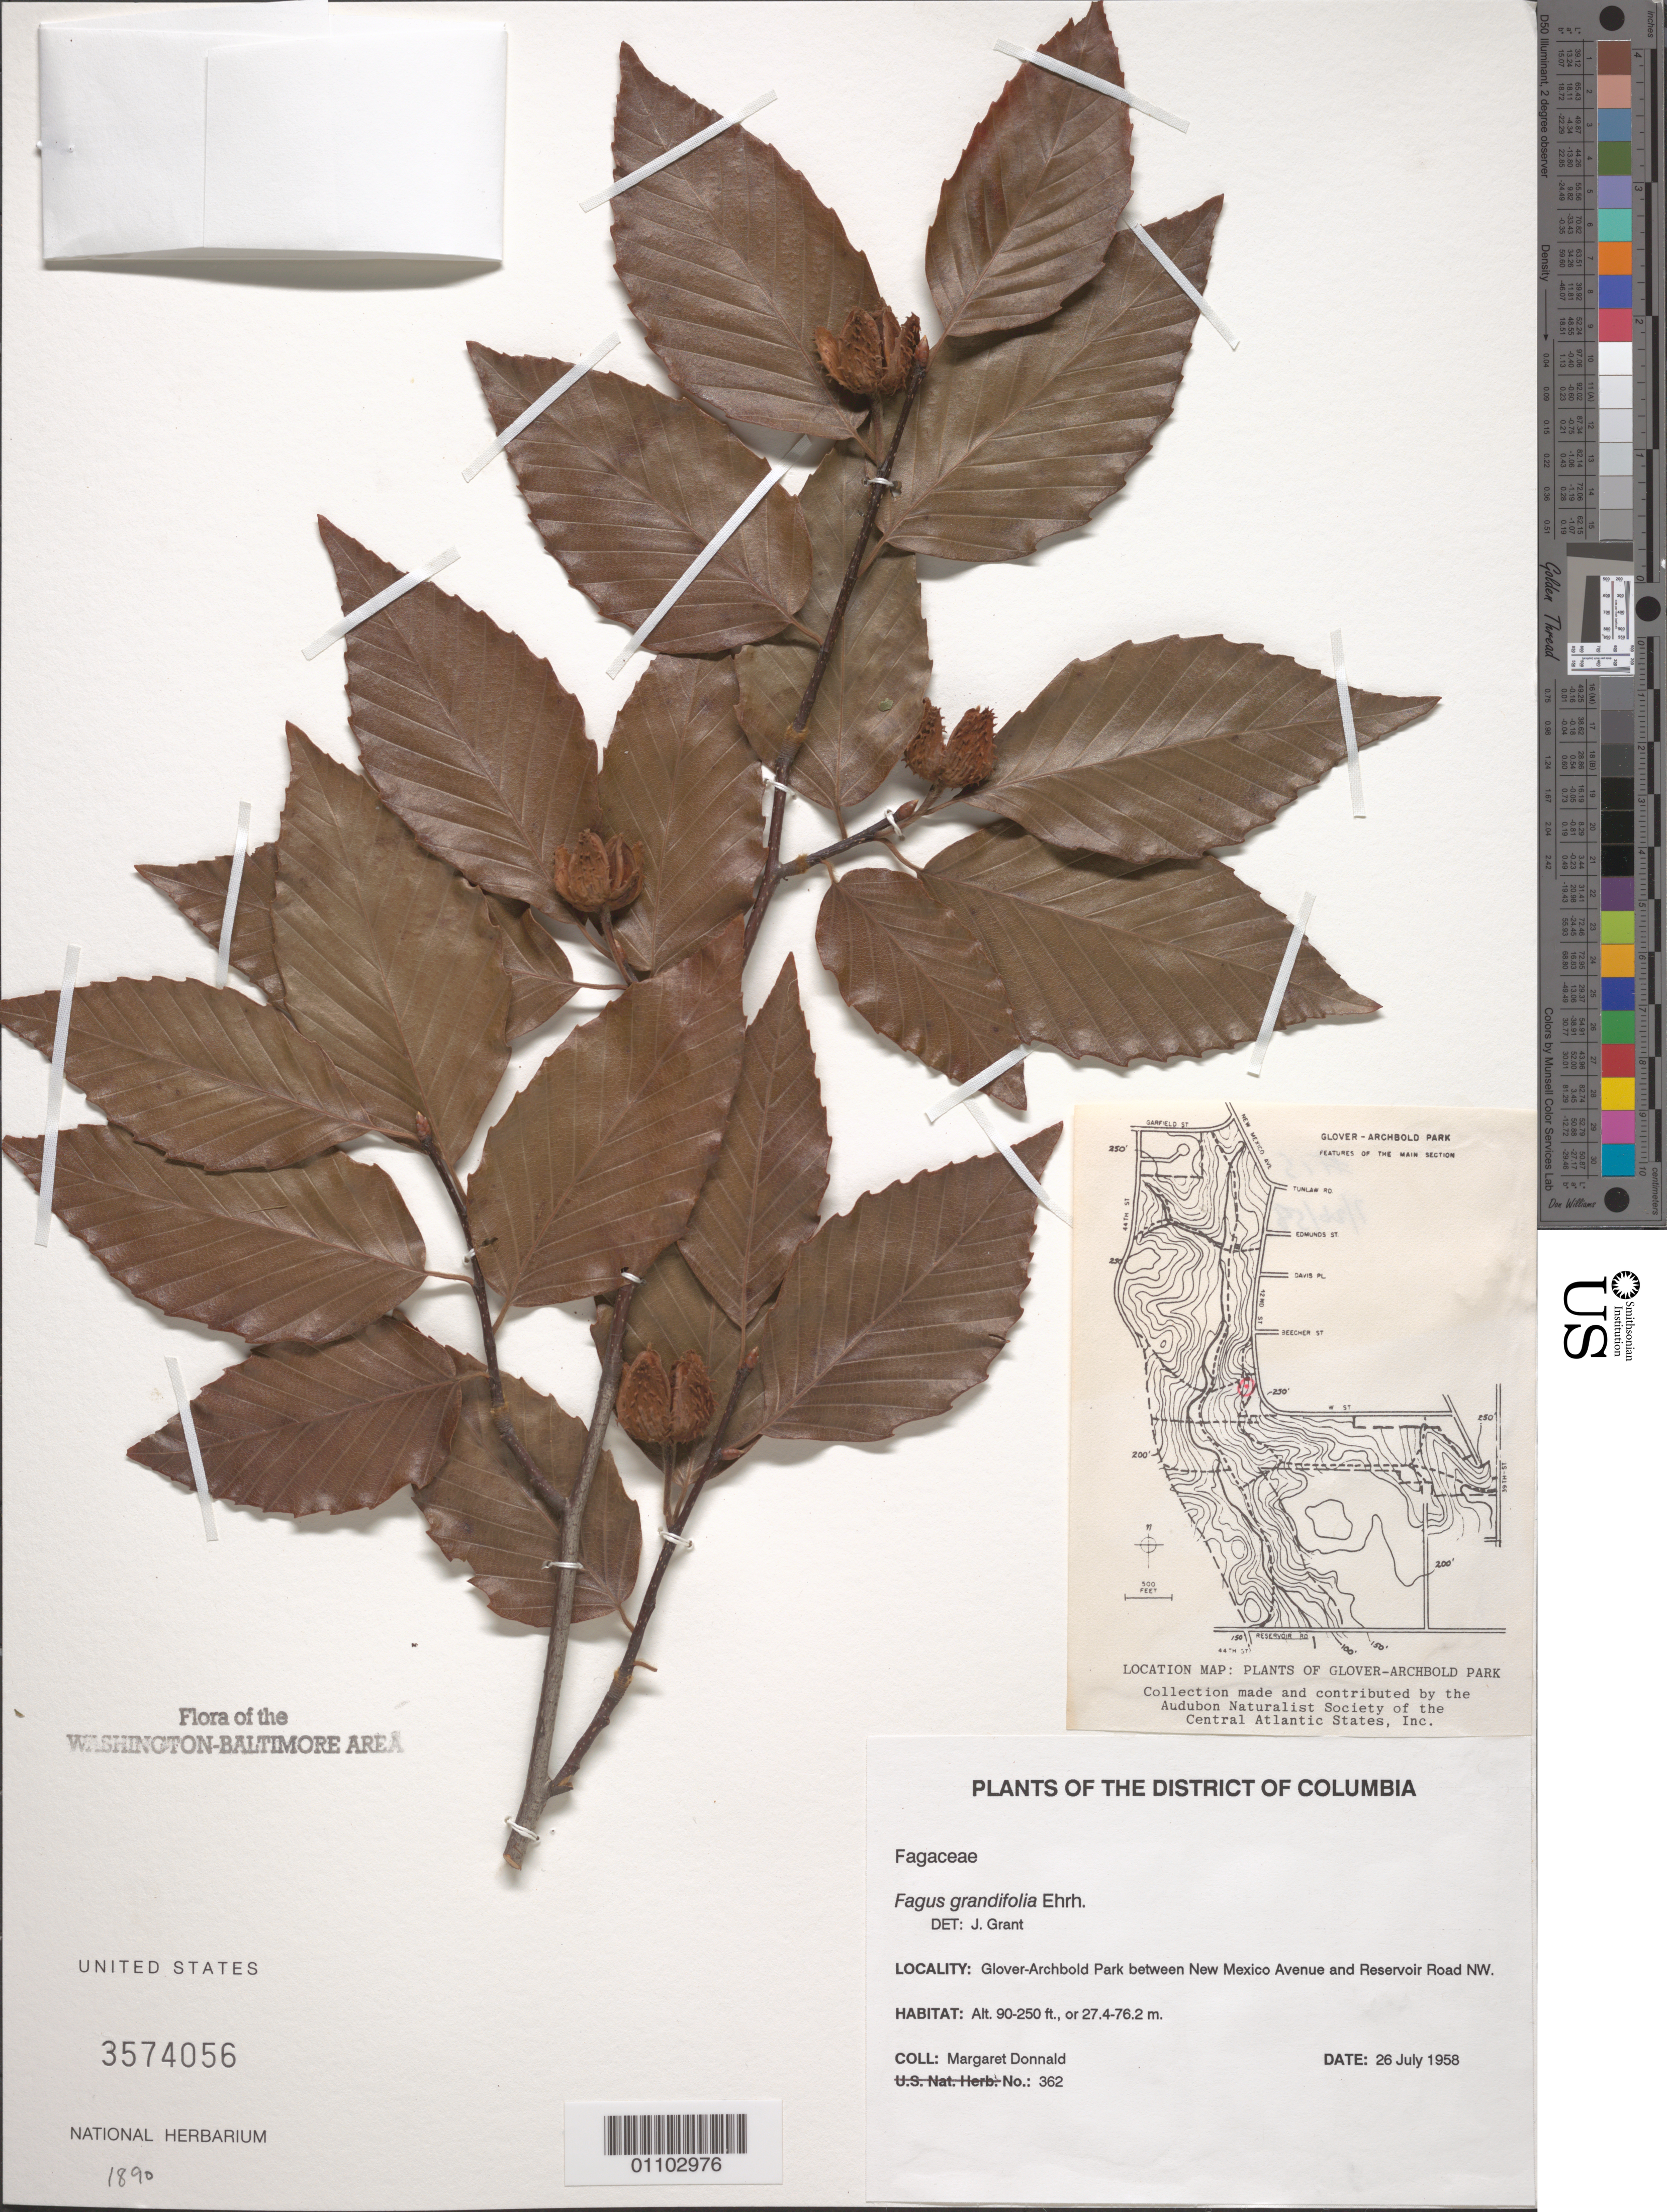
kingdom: Plantae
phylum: Tracheophyta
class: Magnoliopsida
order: Fagales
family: Fagaceae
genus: Fagus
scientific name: Fagus grandifolia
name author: Ehrh.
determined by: Grant, J.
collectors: M. Donnald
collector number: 362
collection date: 1958-07-26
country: United States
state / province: District of Columbia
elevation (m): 27.4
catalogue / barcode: US 3574056